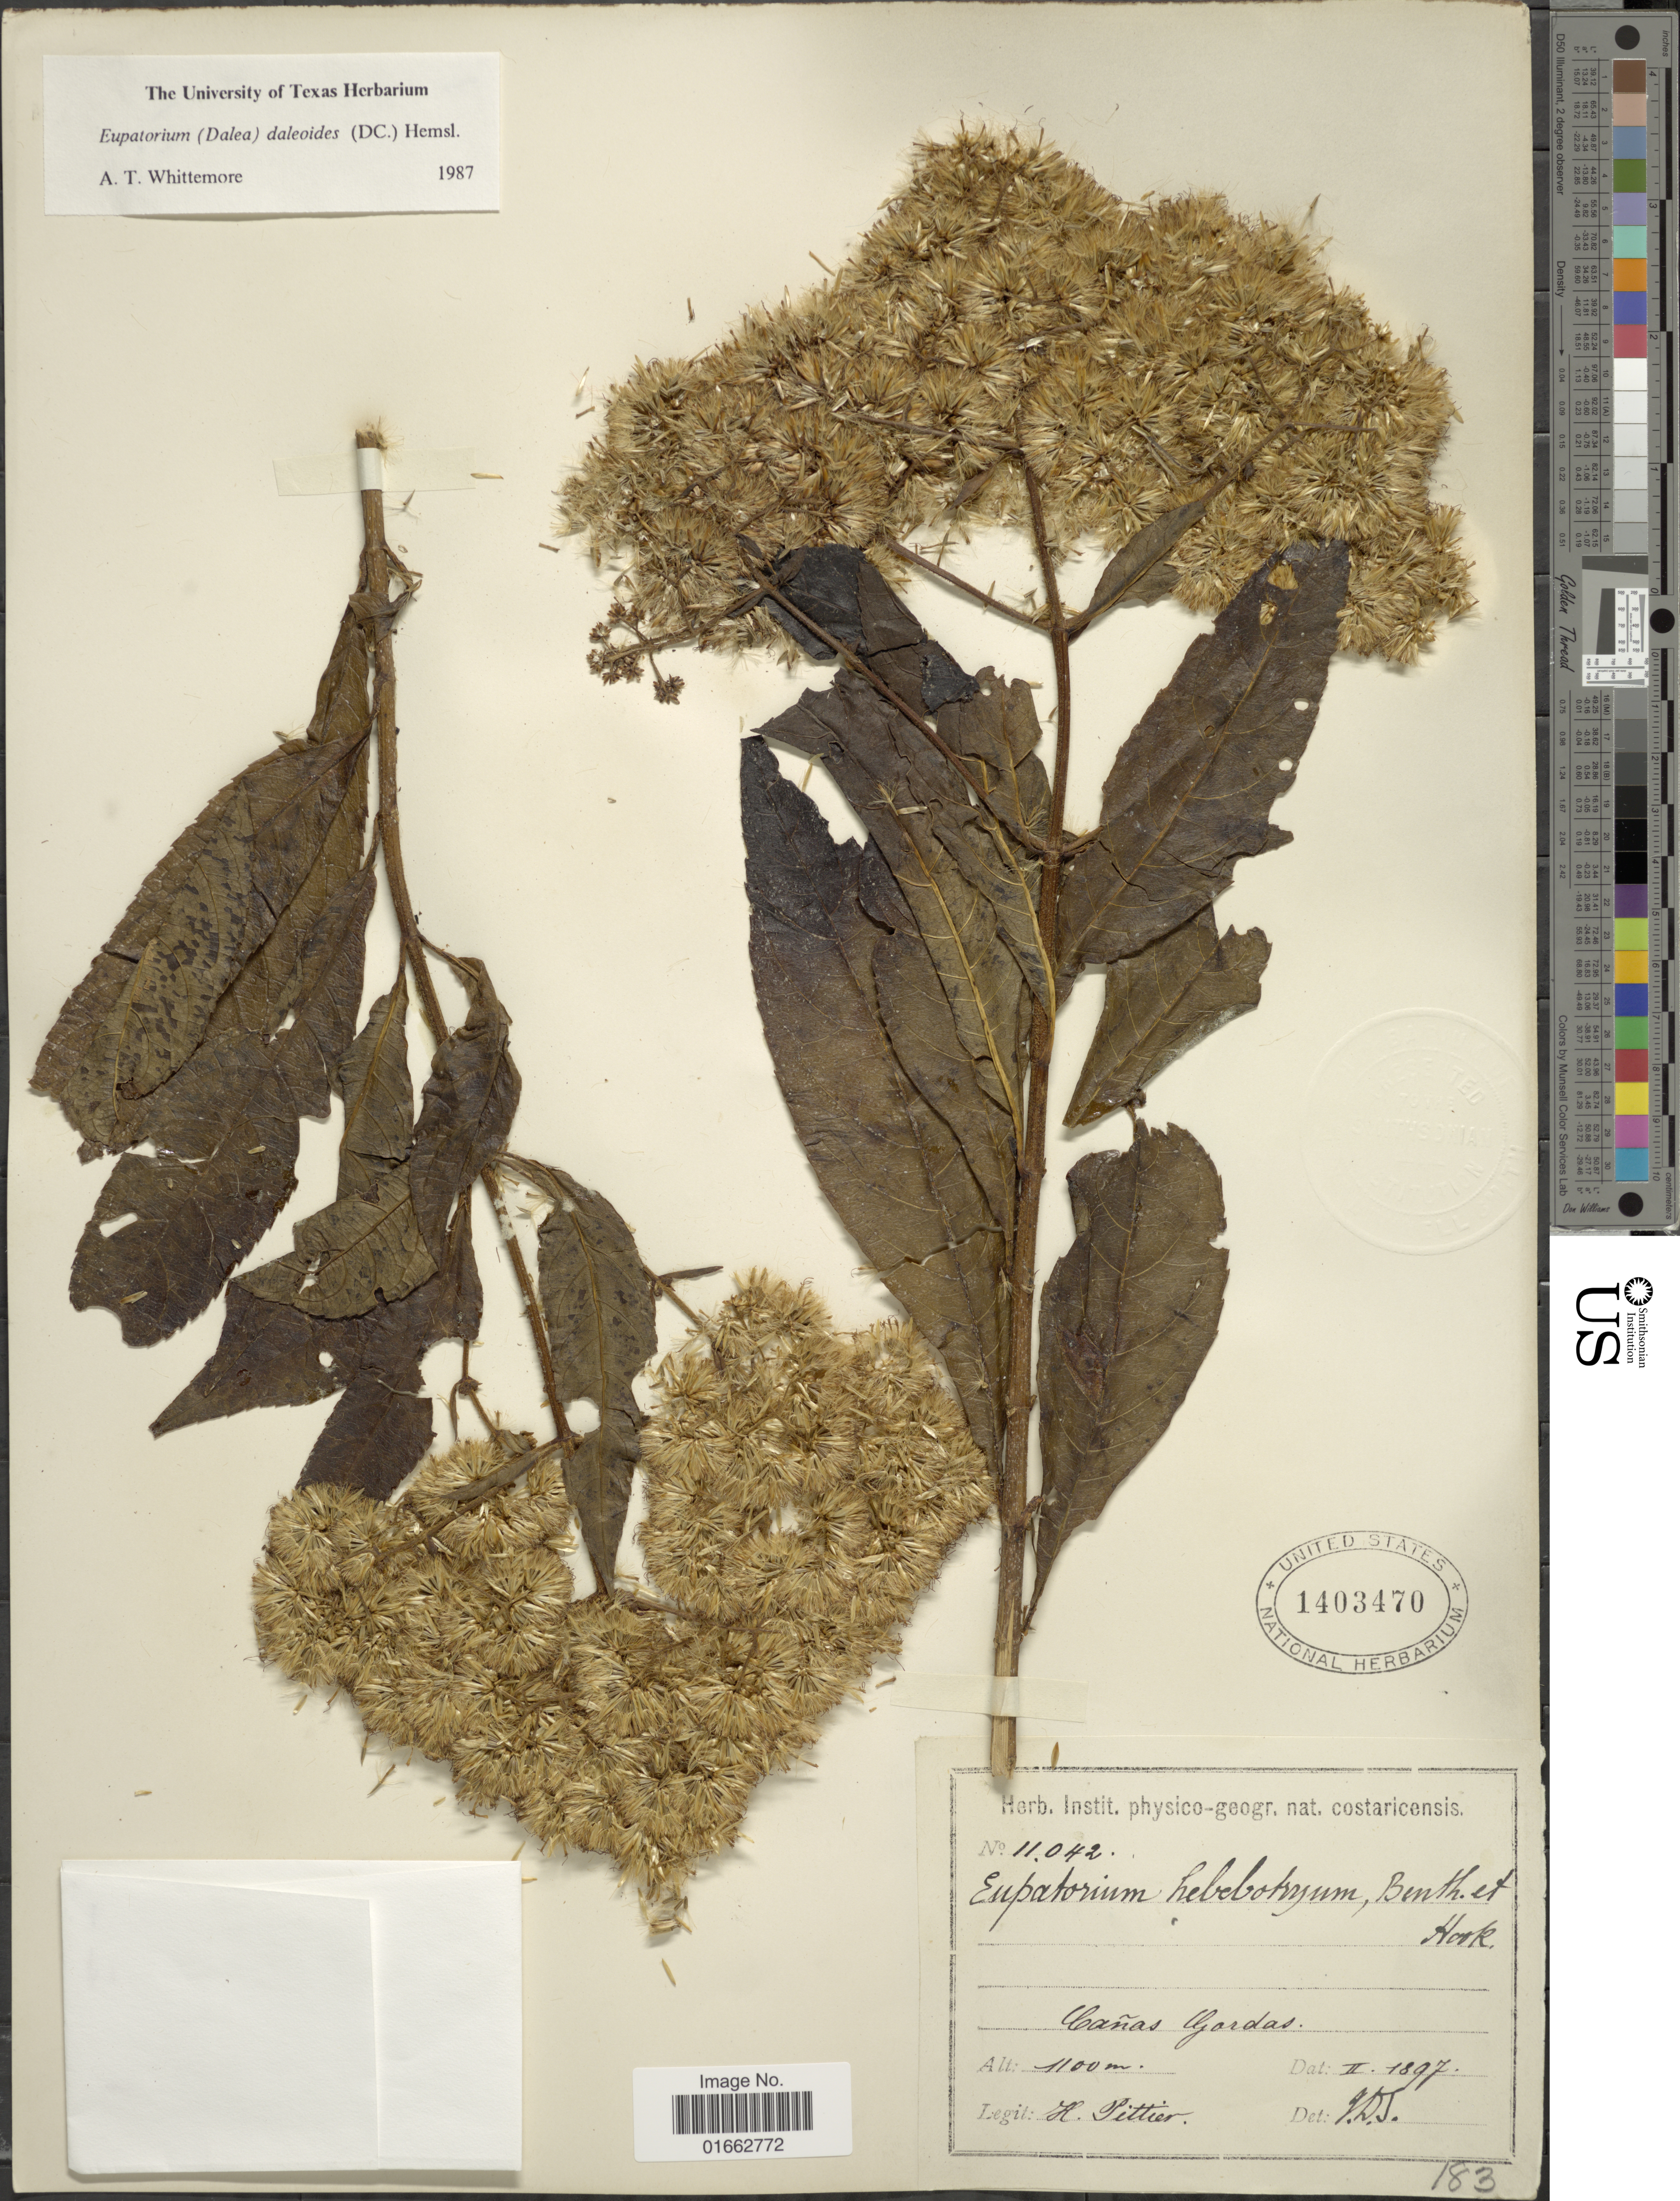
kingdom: Plantae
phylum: Tracheophyta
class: Magnoliopsida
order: Asterales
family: Asteraceae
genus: Critonia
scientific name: Critonia daleoides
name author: DC.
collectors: H. F. Pittier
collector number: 11042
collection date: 1897-02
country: Panama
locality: Cañas Gordas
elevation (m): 1100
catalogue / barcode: US 1403470